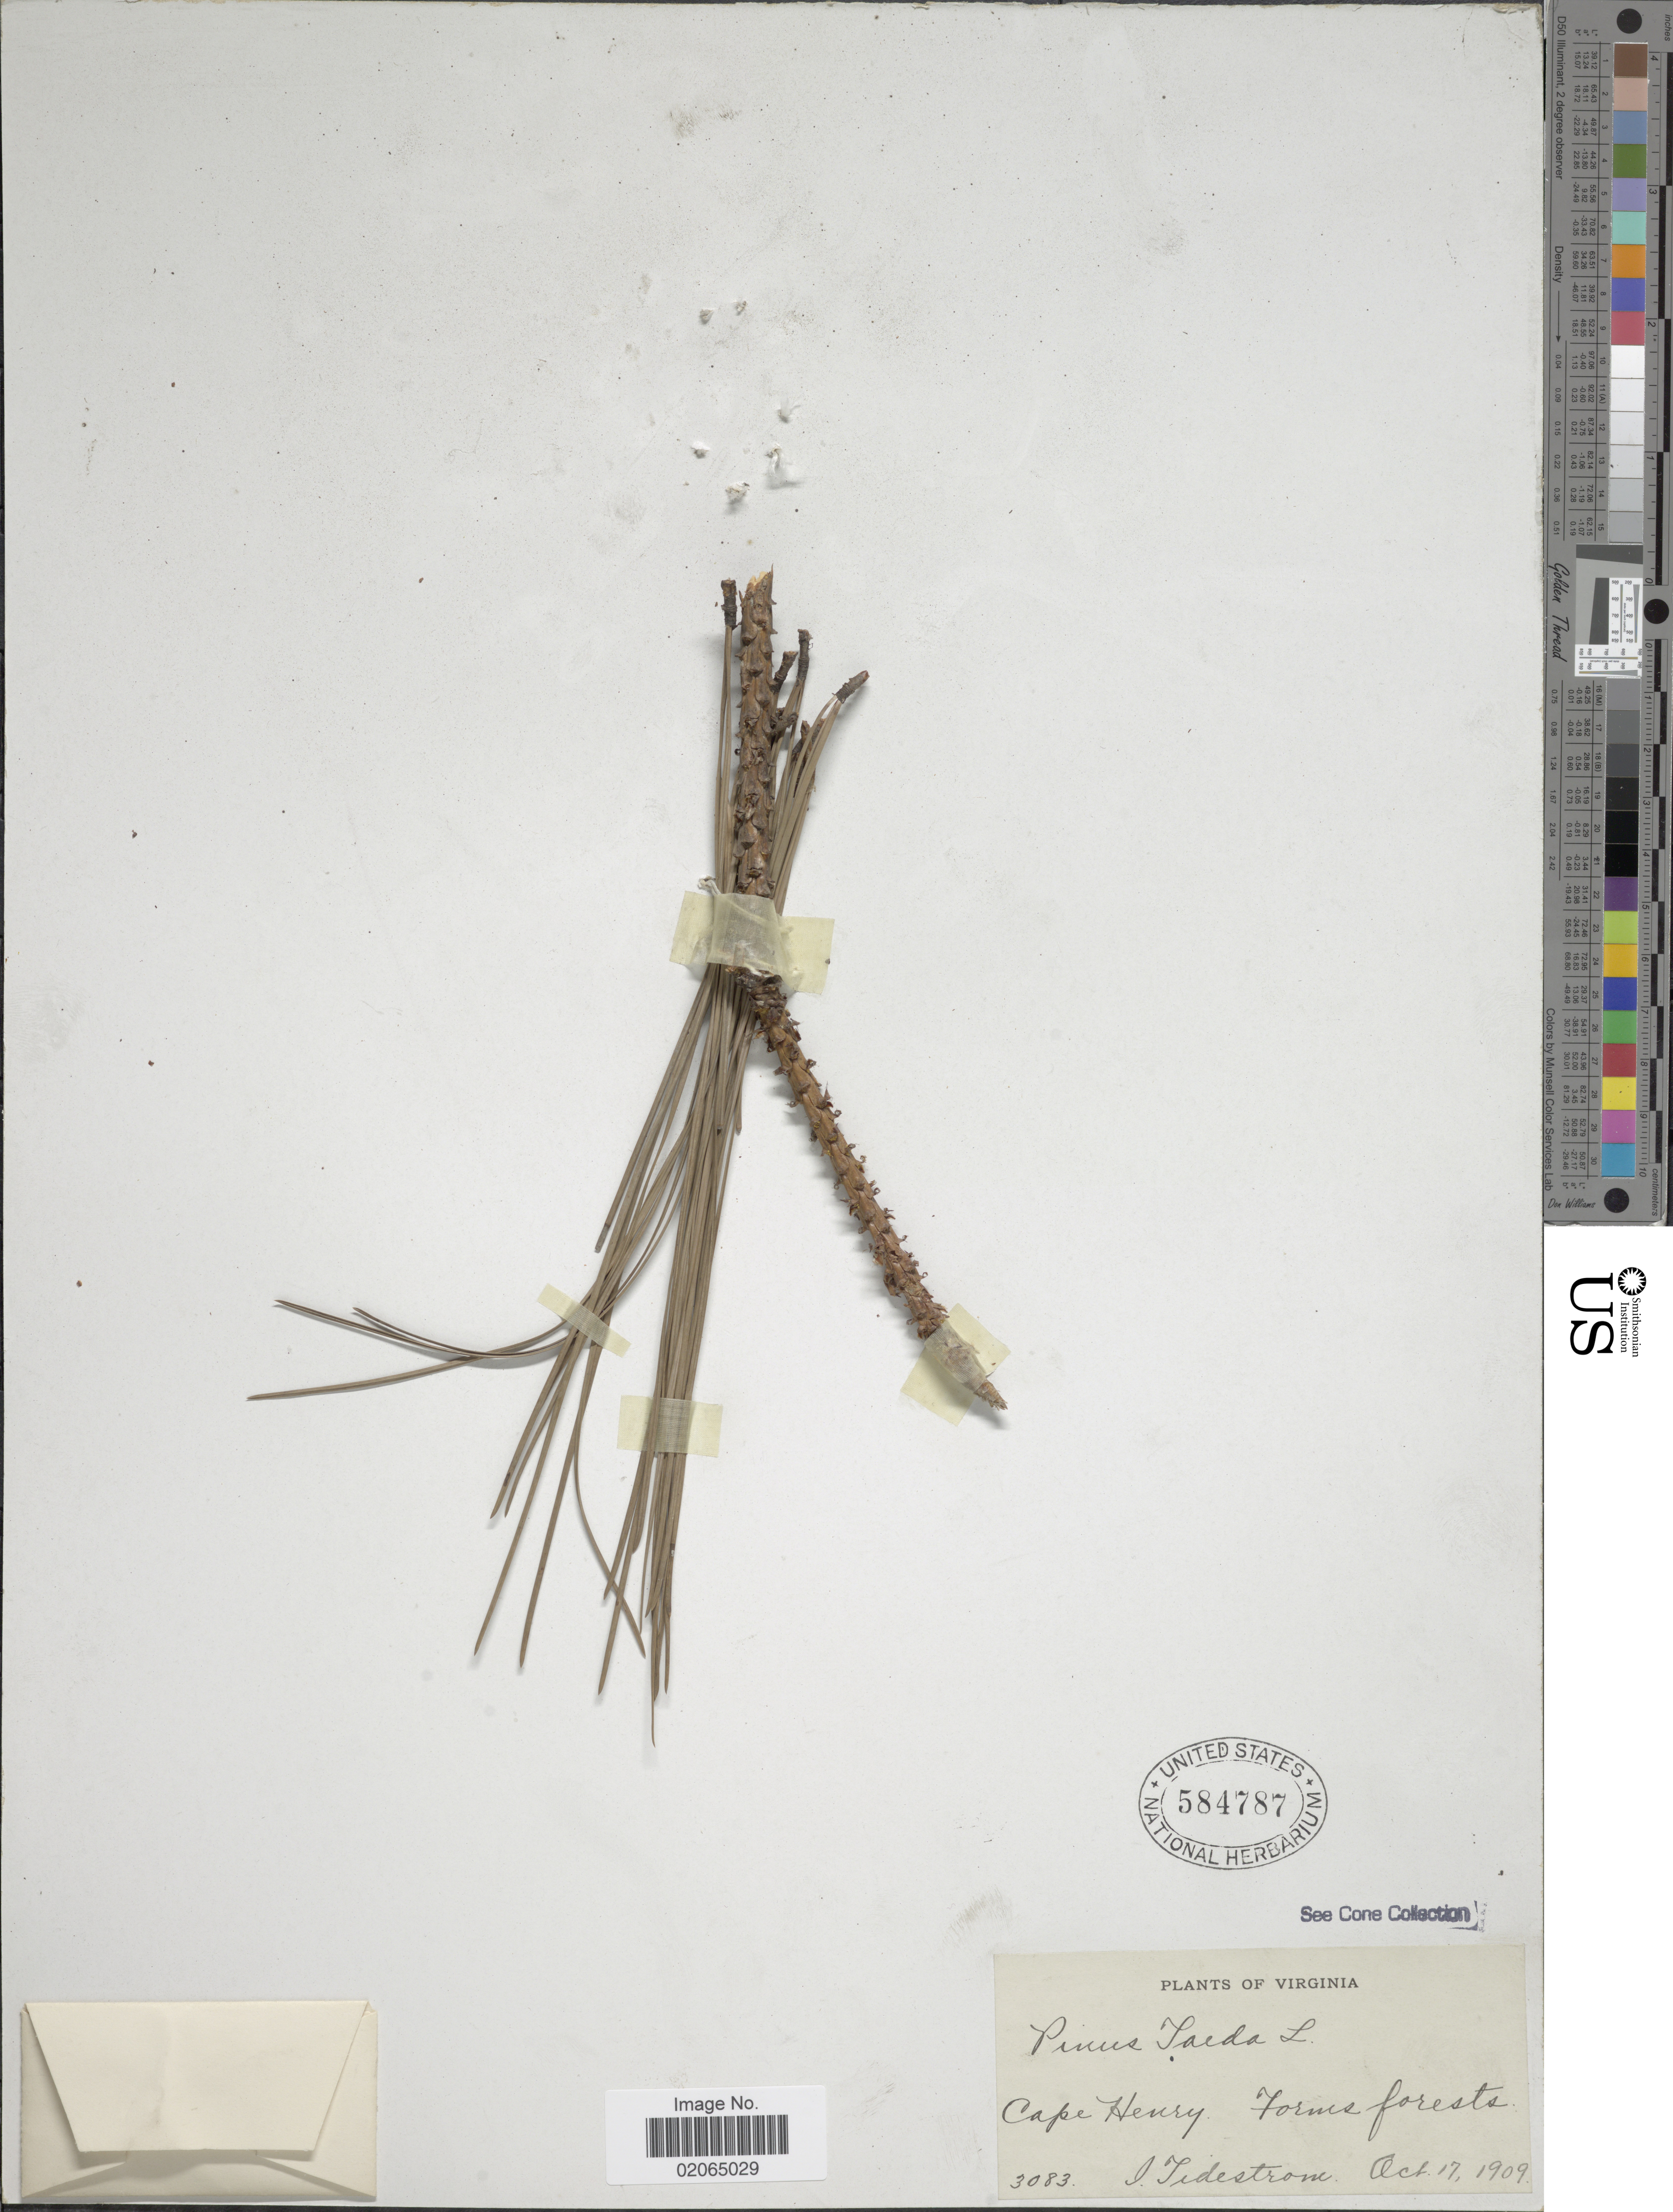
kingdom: Plantae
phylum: Tracheophyta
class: Pinopsida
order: Pinales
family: Pinaceae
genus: Pinus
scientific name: Pinus taeda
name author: L.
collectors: I. F. Tidestrom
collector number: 3083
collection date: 1909-10-17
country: United States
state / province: Virginia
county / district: City of Virginia Beach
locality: Cape Henry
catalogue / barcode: US 584787